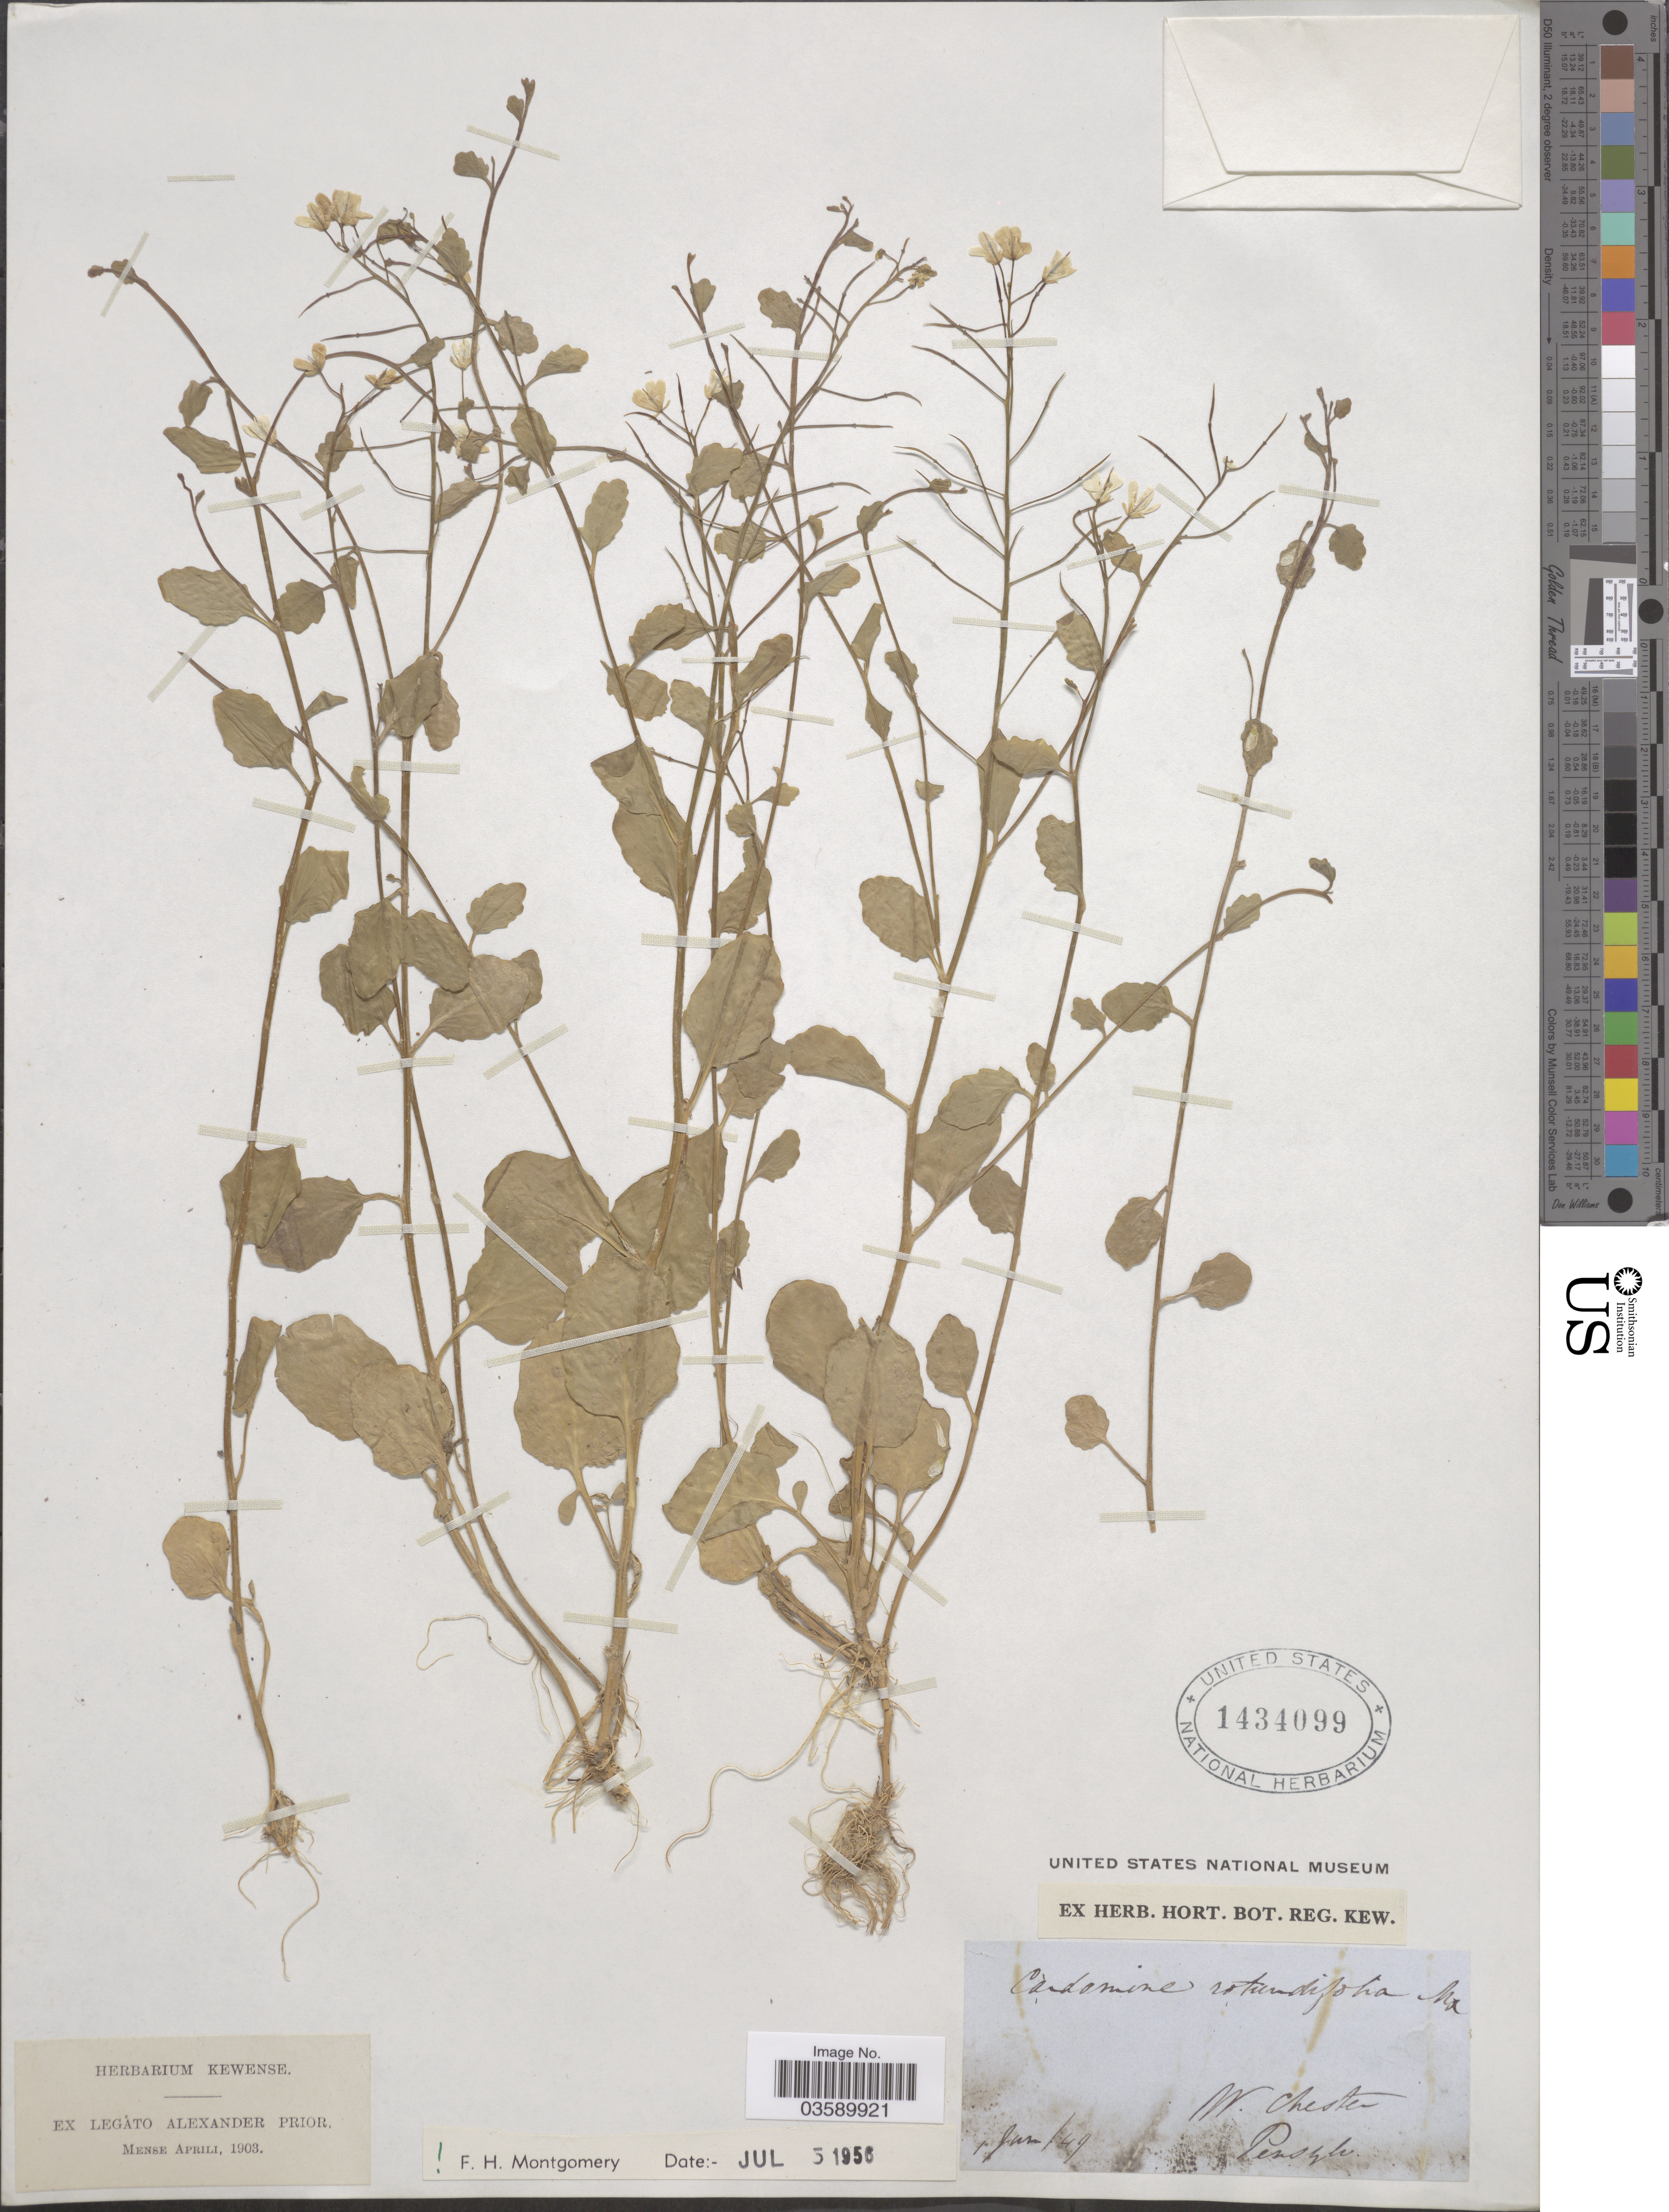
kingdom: Plantae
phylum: Tracheophyta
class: Magnoliopsida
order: Brassicales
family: Brassicaceae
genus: Cardamine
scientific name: Cardamine rotundifolia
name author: Michx.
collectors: A. Prior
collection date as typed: Transcribed d/m/y: 1/6/49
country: United States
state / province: Pennsylvania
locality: W. Chester.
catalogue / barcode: US 1434099